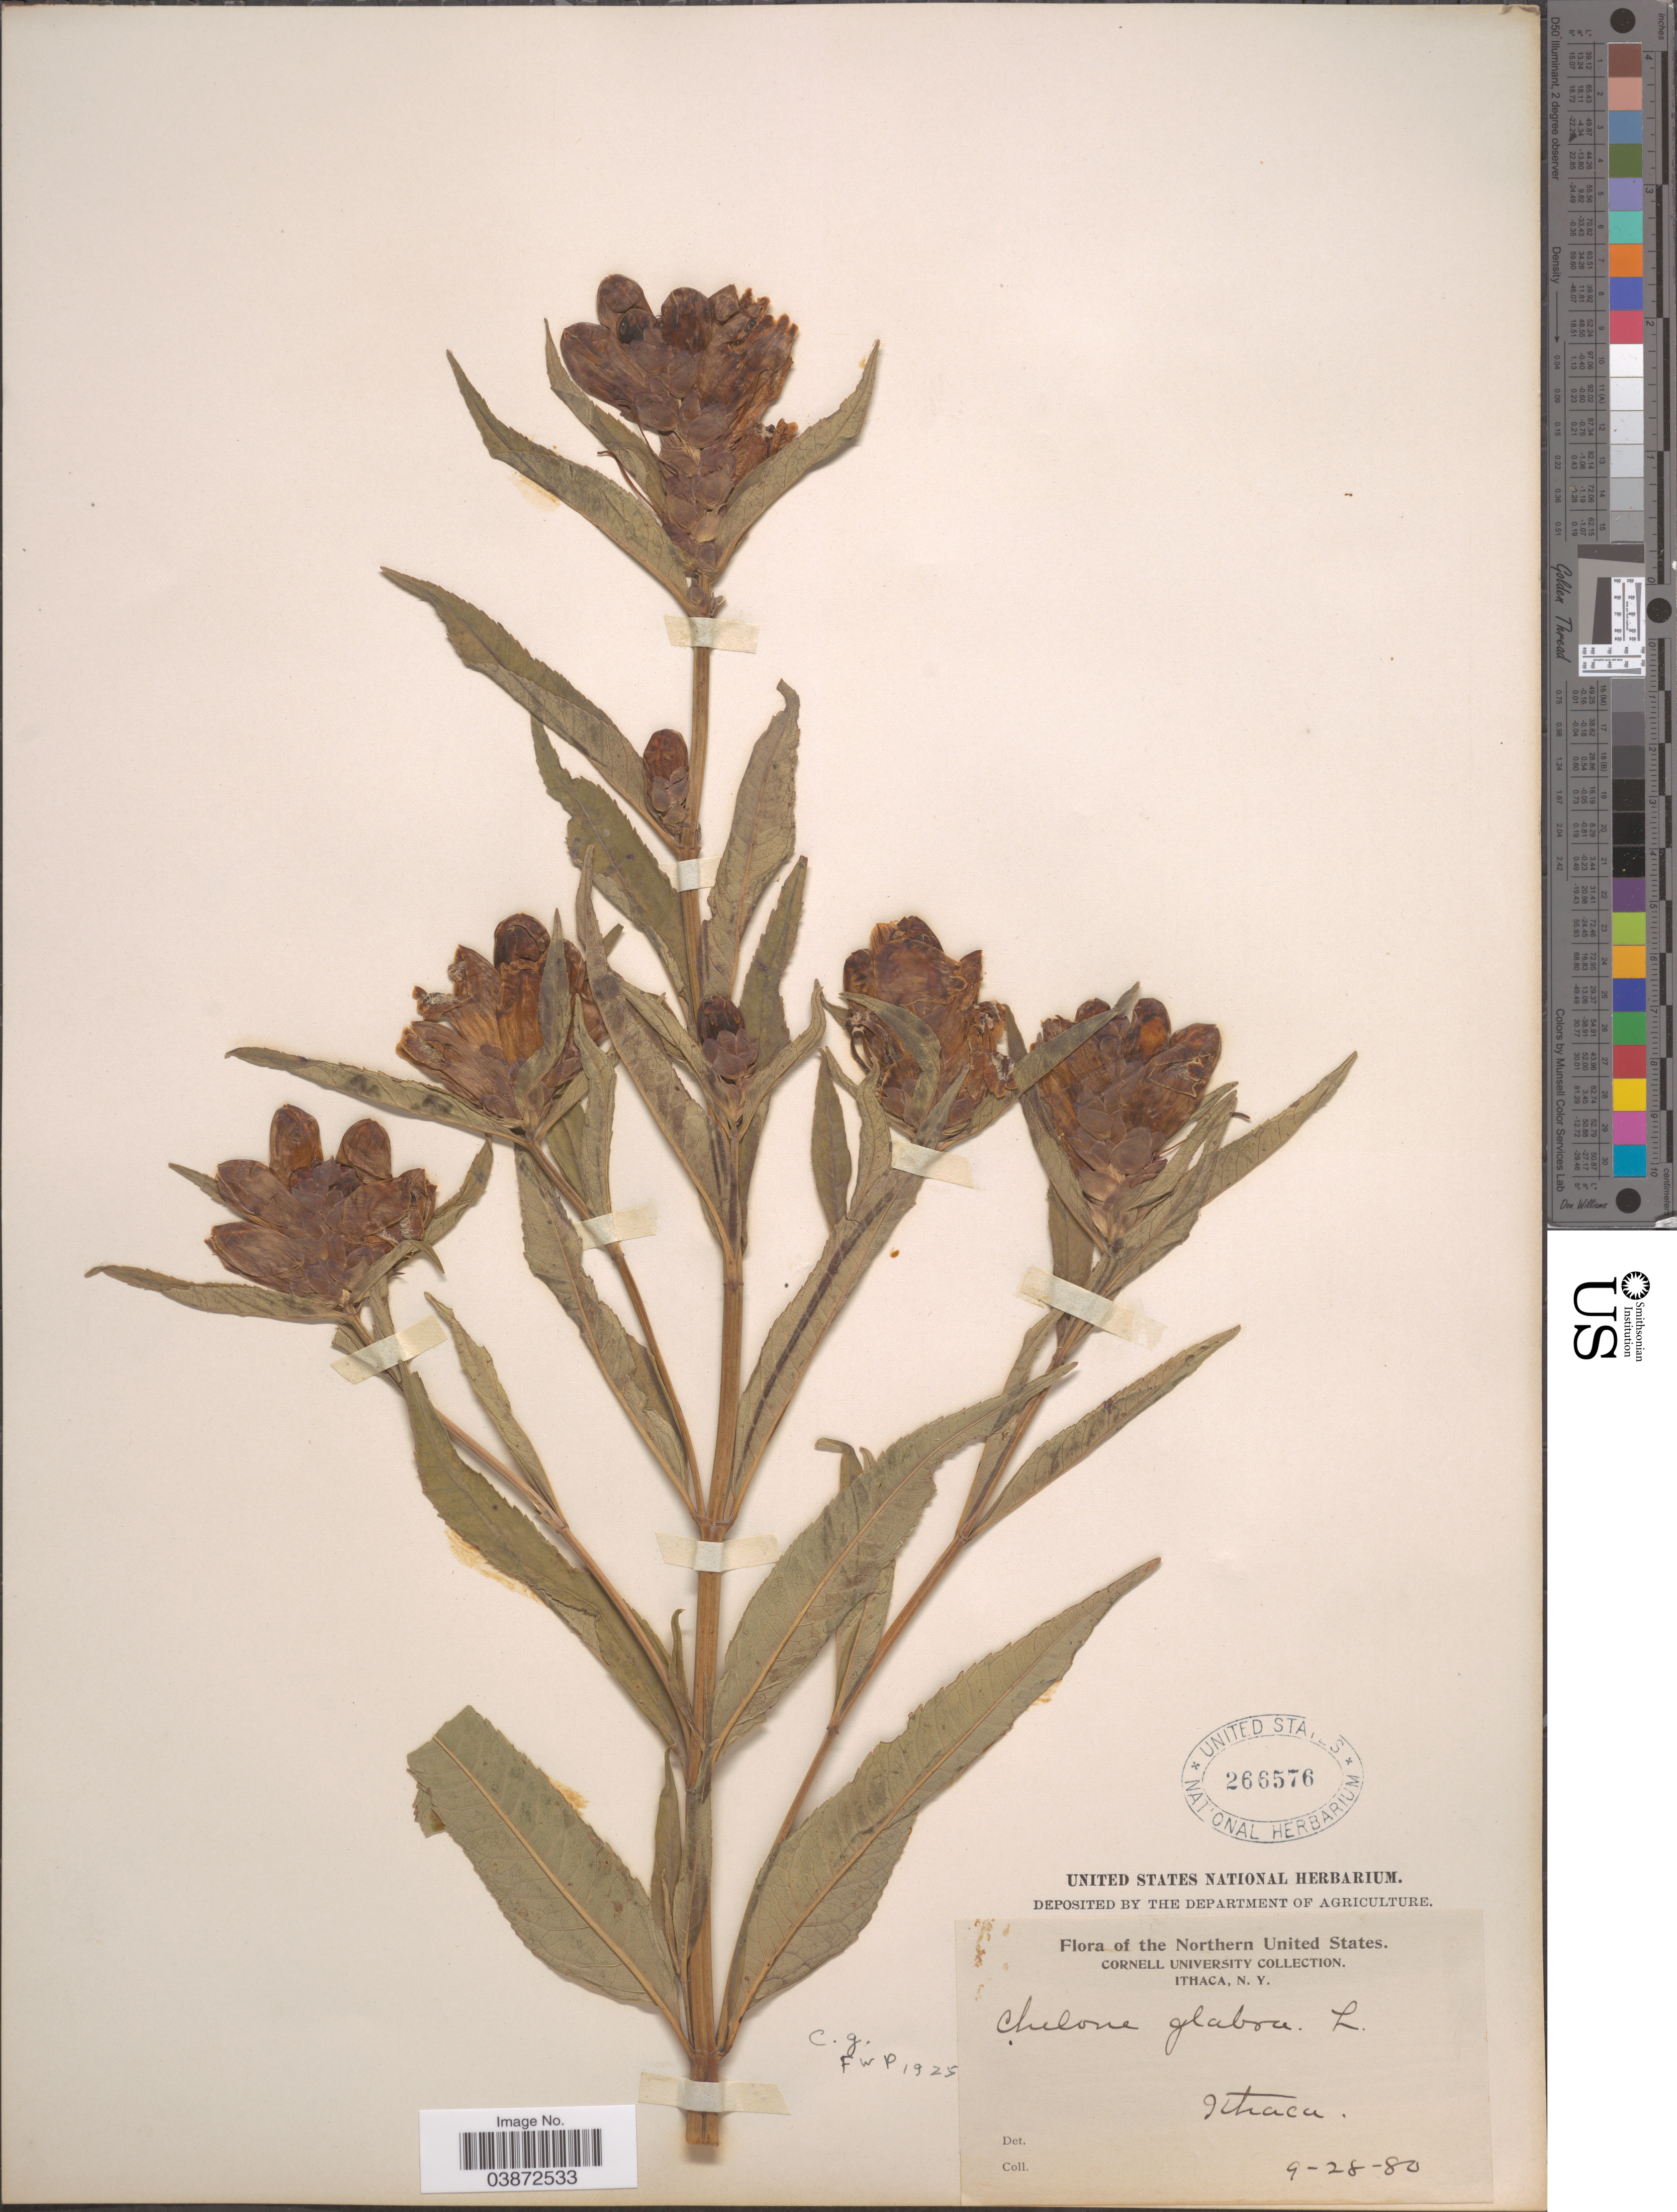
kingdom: Plantae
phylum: Tracheophyta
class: Magnoliopsida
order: Lamiales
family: Plantaginaceae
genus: Chelone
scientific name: Chelone glabra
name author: L.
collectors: Cornell University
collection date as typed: Transcribed d/m/y: 28/9/80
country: United States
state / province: New York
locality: The Northern United States. Ithaca.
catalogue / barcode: US 266576